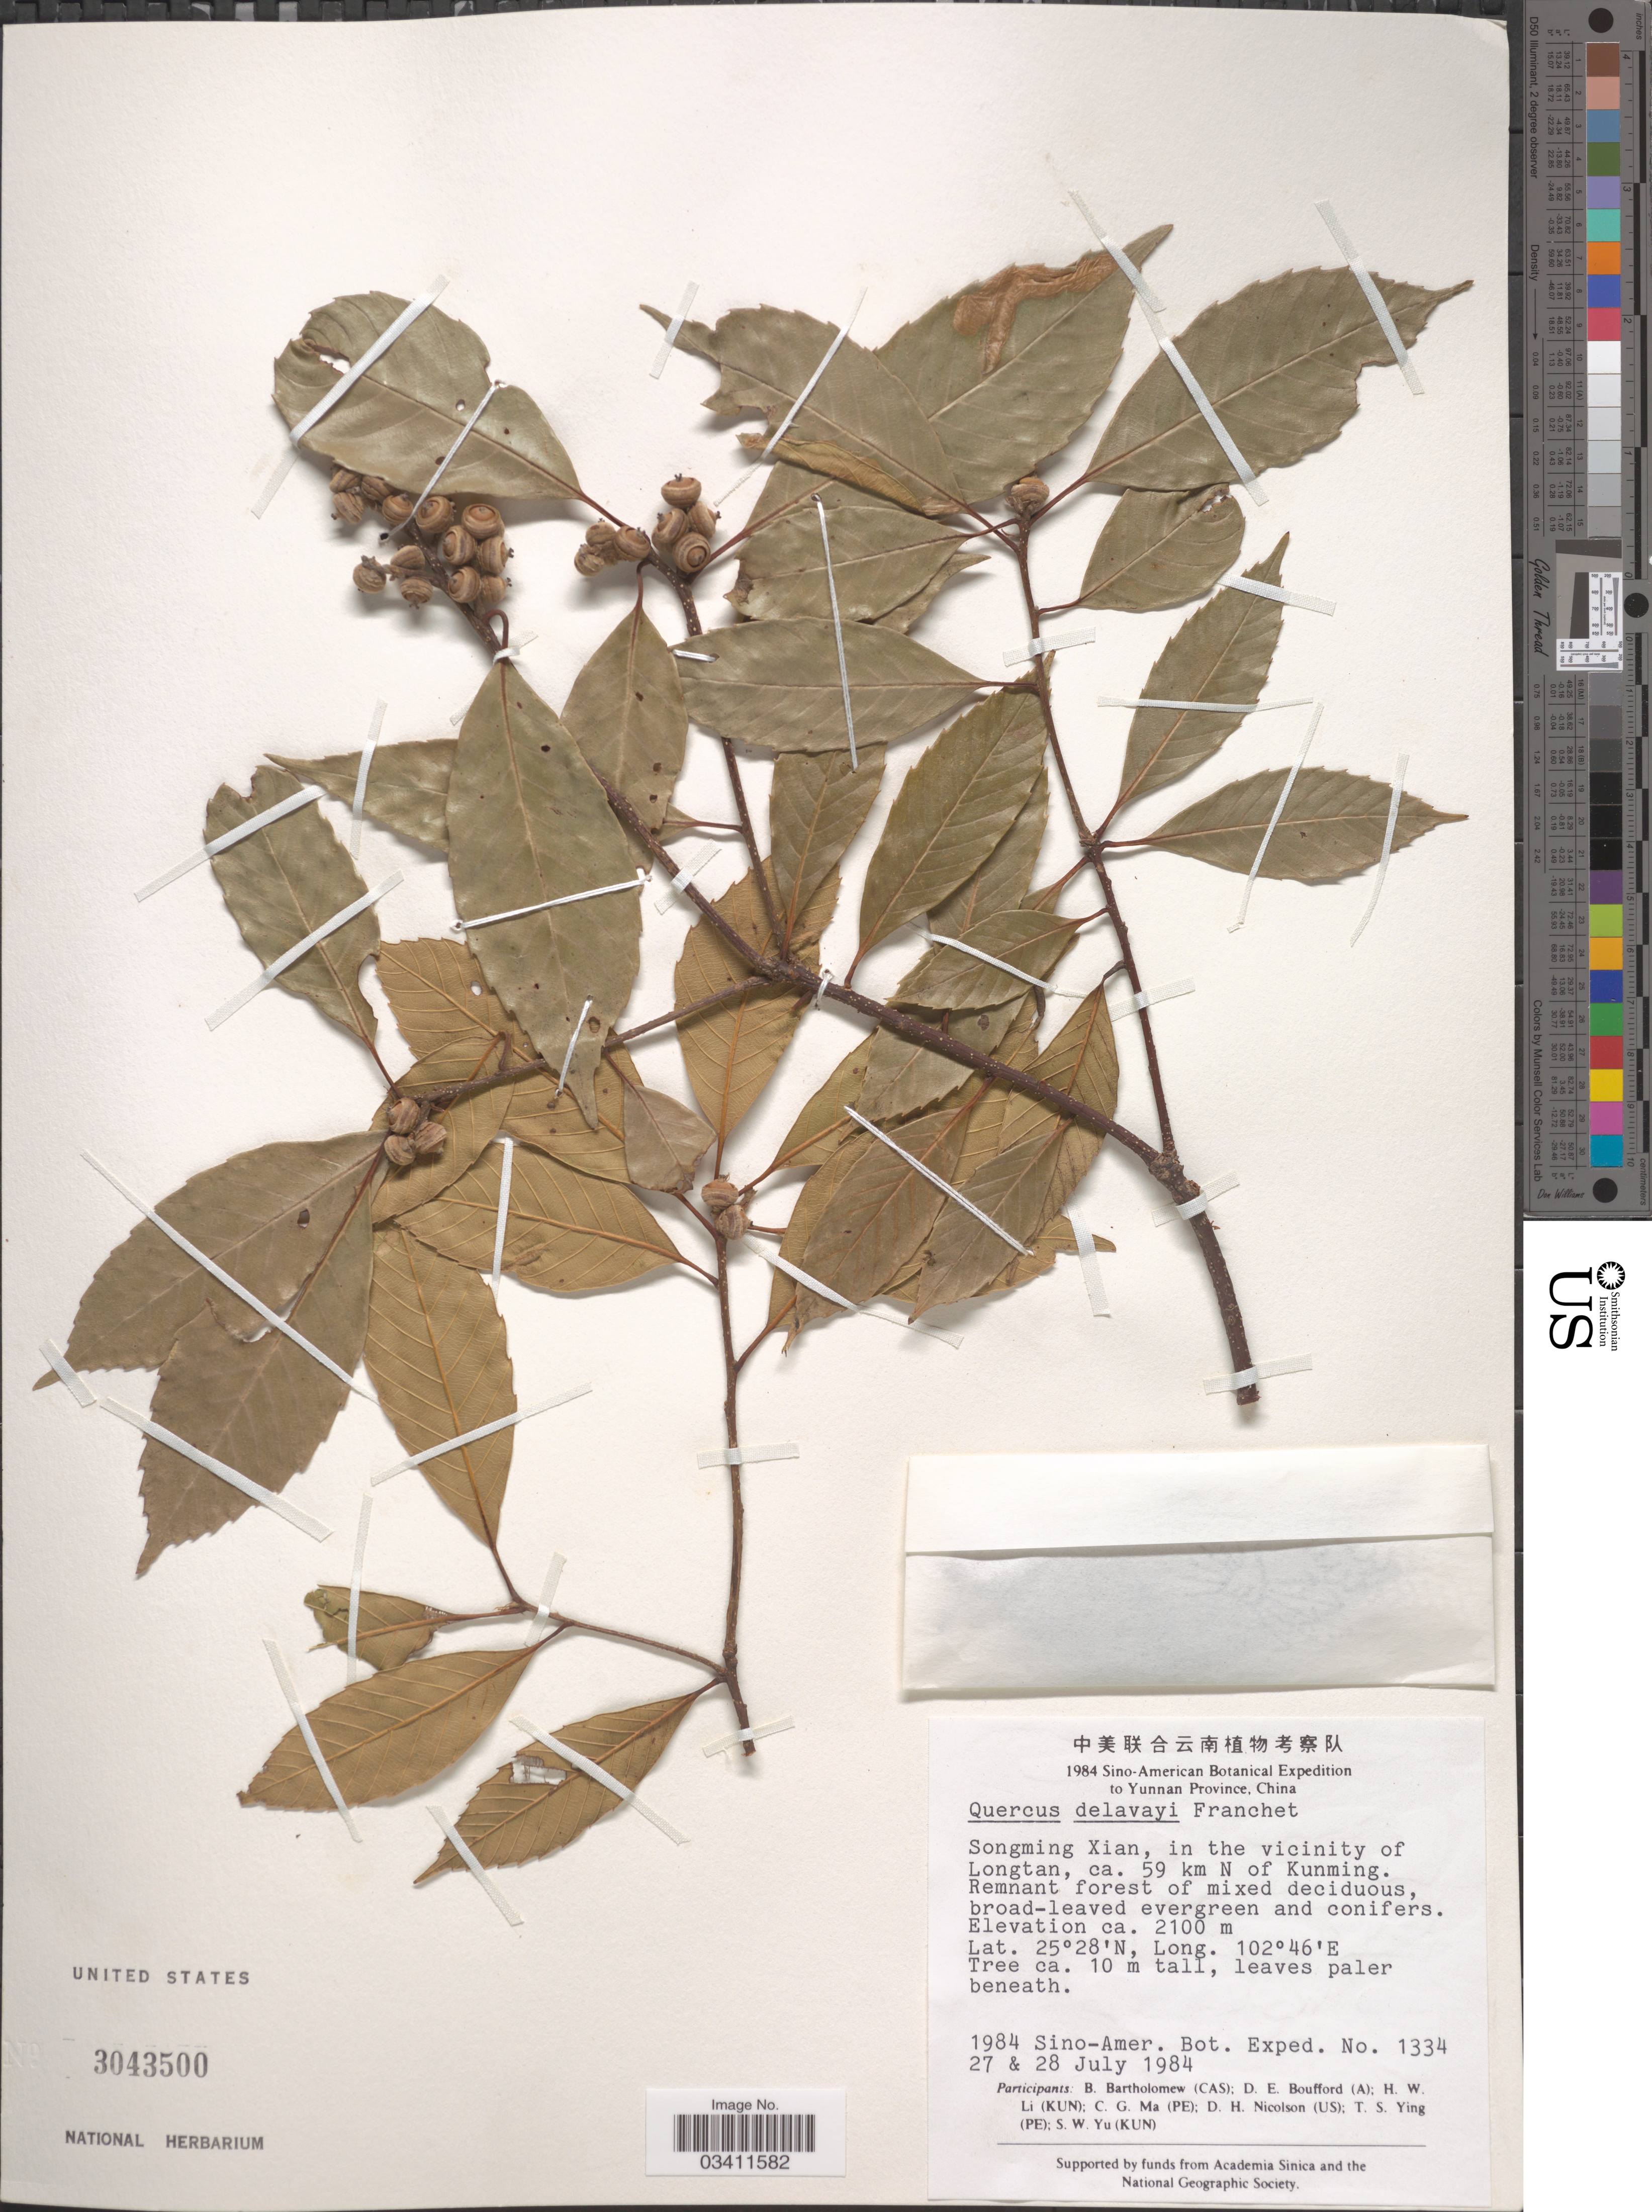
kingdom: Plantae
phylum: Tracheophyta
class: Magnoliopsida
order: Fagales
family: Fagaceae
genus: Quercus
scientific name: Quercus delavayi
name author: Franch.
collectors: Sino-Amer. Bot. Exped. 1984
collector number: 1334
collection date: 1984-07-27/1984-07-28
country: China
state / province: Yunnan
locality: Songming Xian, in the vicinity of Longtan, ca. 59 km N of Kunming.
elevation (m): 2100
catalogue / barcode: US 3043500